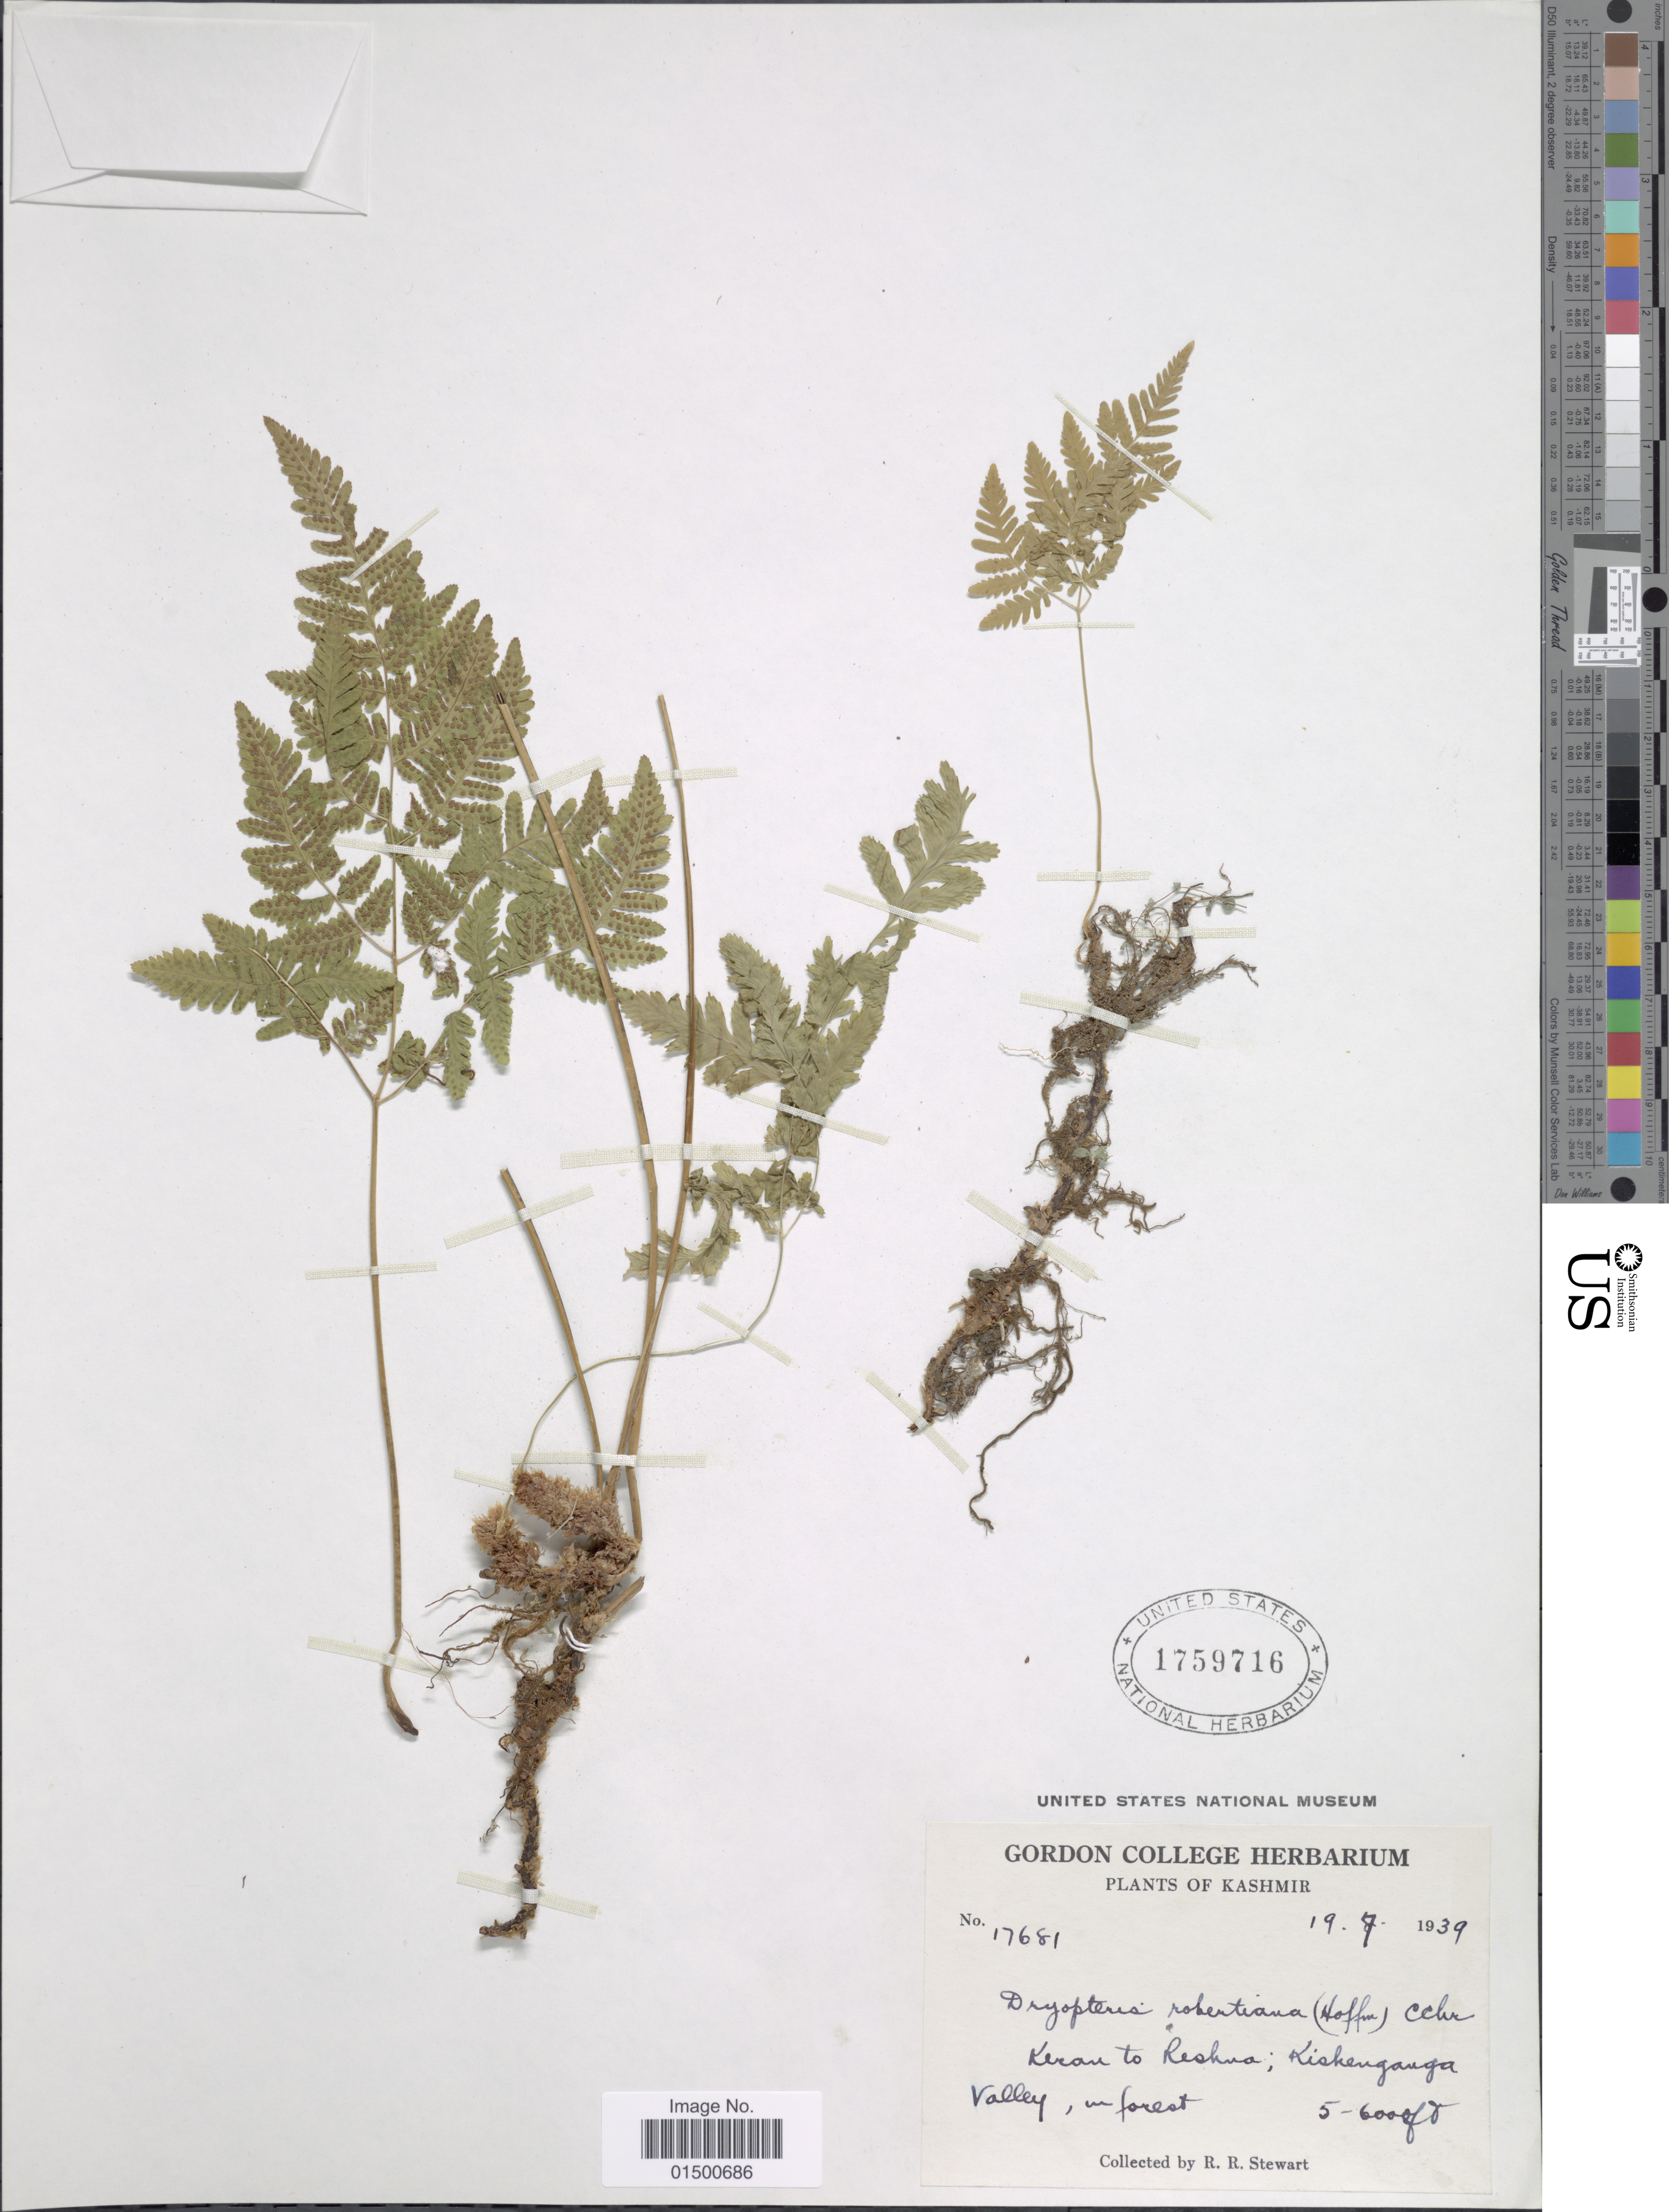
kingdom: Plantae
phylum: Tracheophyta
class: Polypodiopsida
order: Polypodiales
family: Cystopteridaceae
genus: Gymnocarpium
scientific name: Gymnocarpium robertianum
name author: (Hoffm.) Newman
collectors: R. R. Stewart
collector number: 17681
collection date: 1939-07-19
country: India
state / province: Jammu and Kashmir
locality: Kashmir, Keran to Reshua; Kishenganga Valley, in forest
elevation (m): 1524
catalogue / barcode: US 1759716